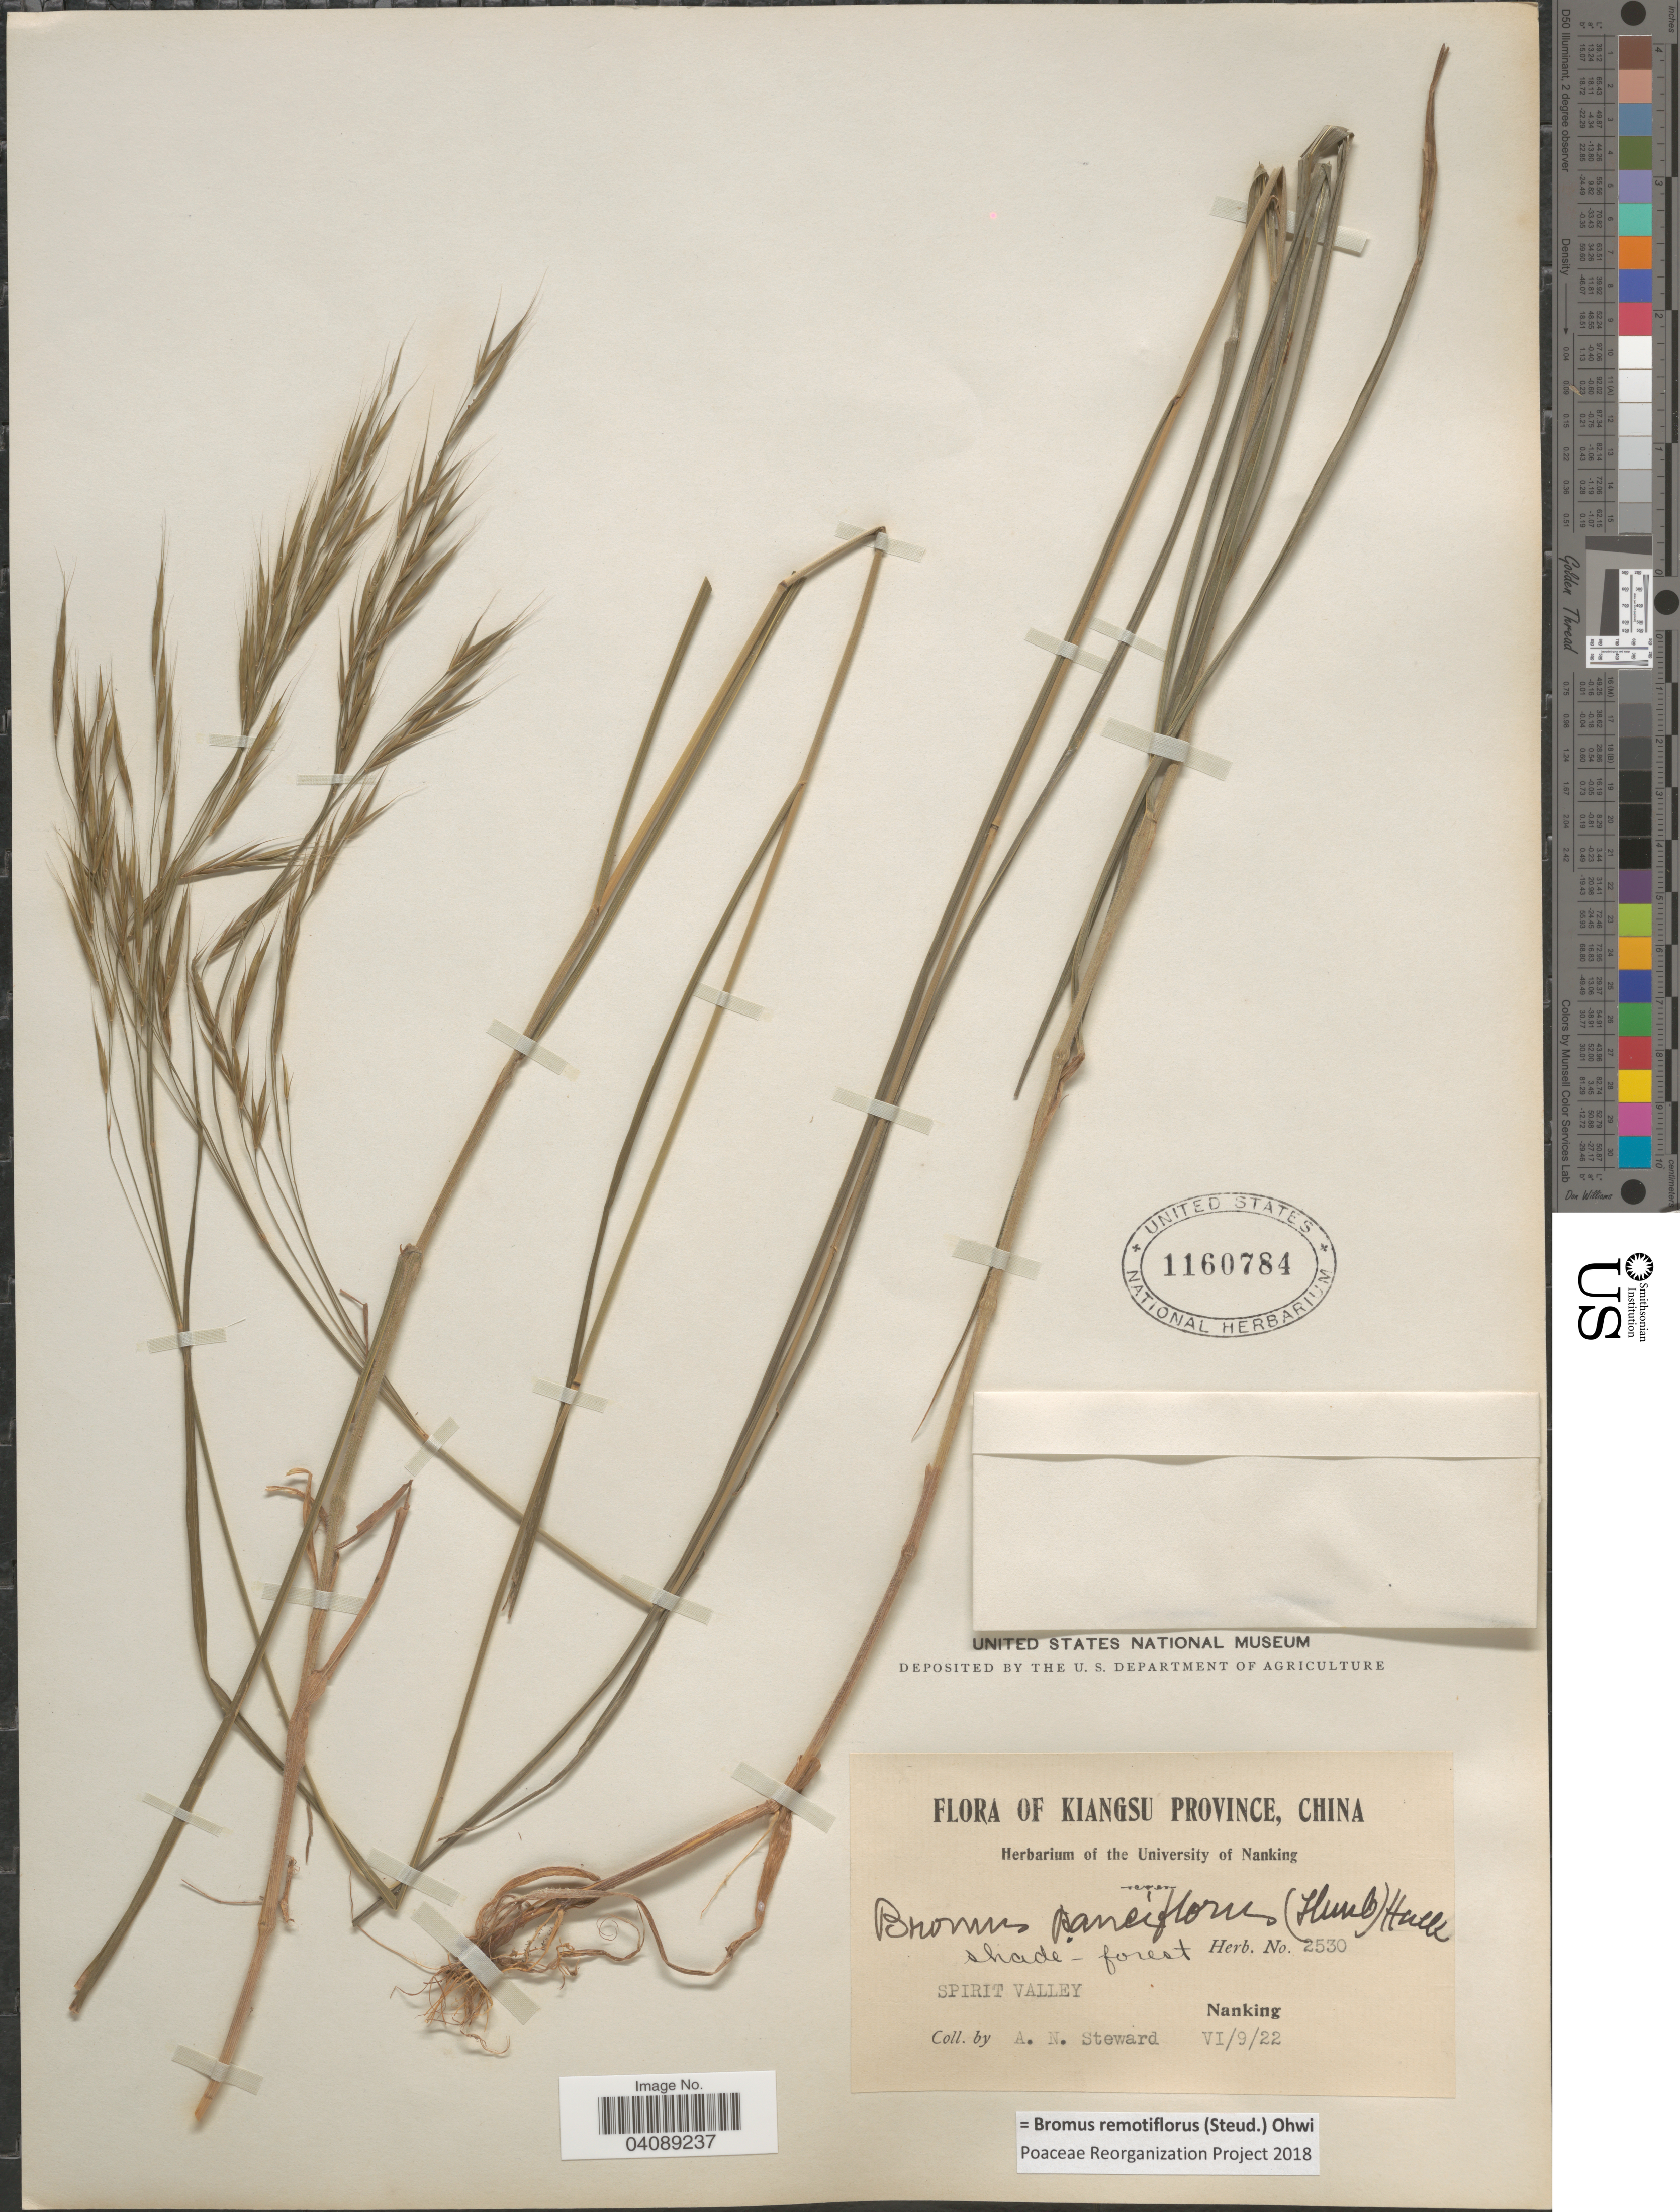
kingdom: Plantae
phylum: Tracheophyta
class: Liliopsida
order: Poales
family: Poaceae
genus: Bromus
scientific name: Bromus remotiflorus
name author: (Steud.) Ohwi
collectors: A. N. Steward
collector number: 2530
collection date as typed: Transcribed d/m/y: 9/6/22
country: China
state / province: Jiangsu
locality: Kiangsu Province. Spirit Valley. Nanking.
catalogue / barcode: US 1160784